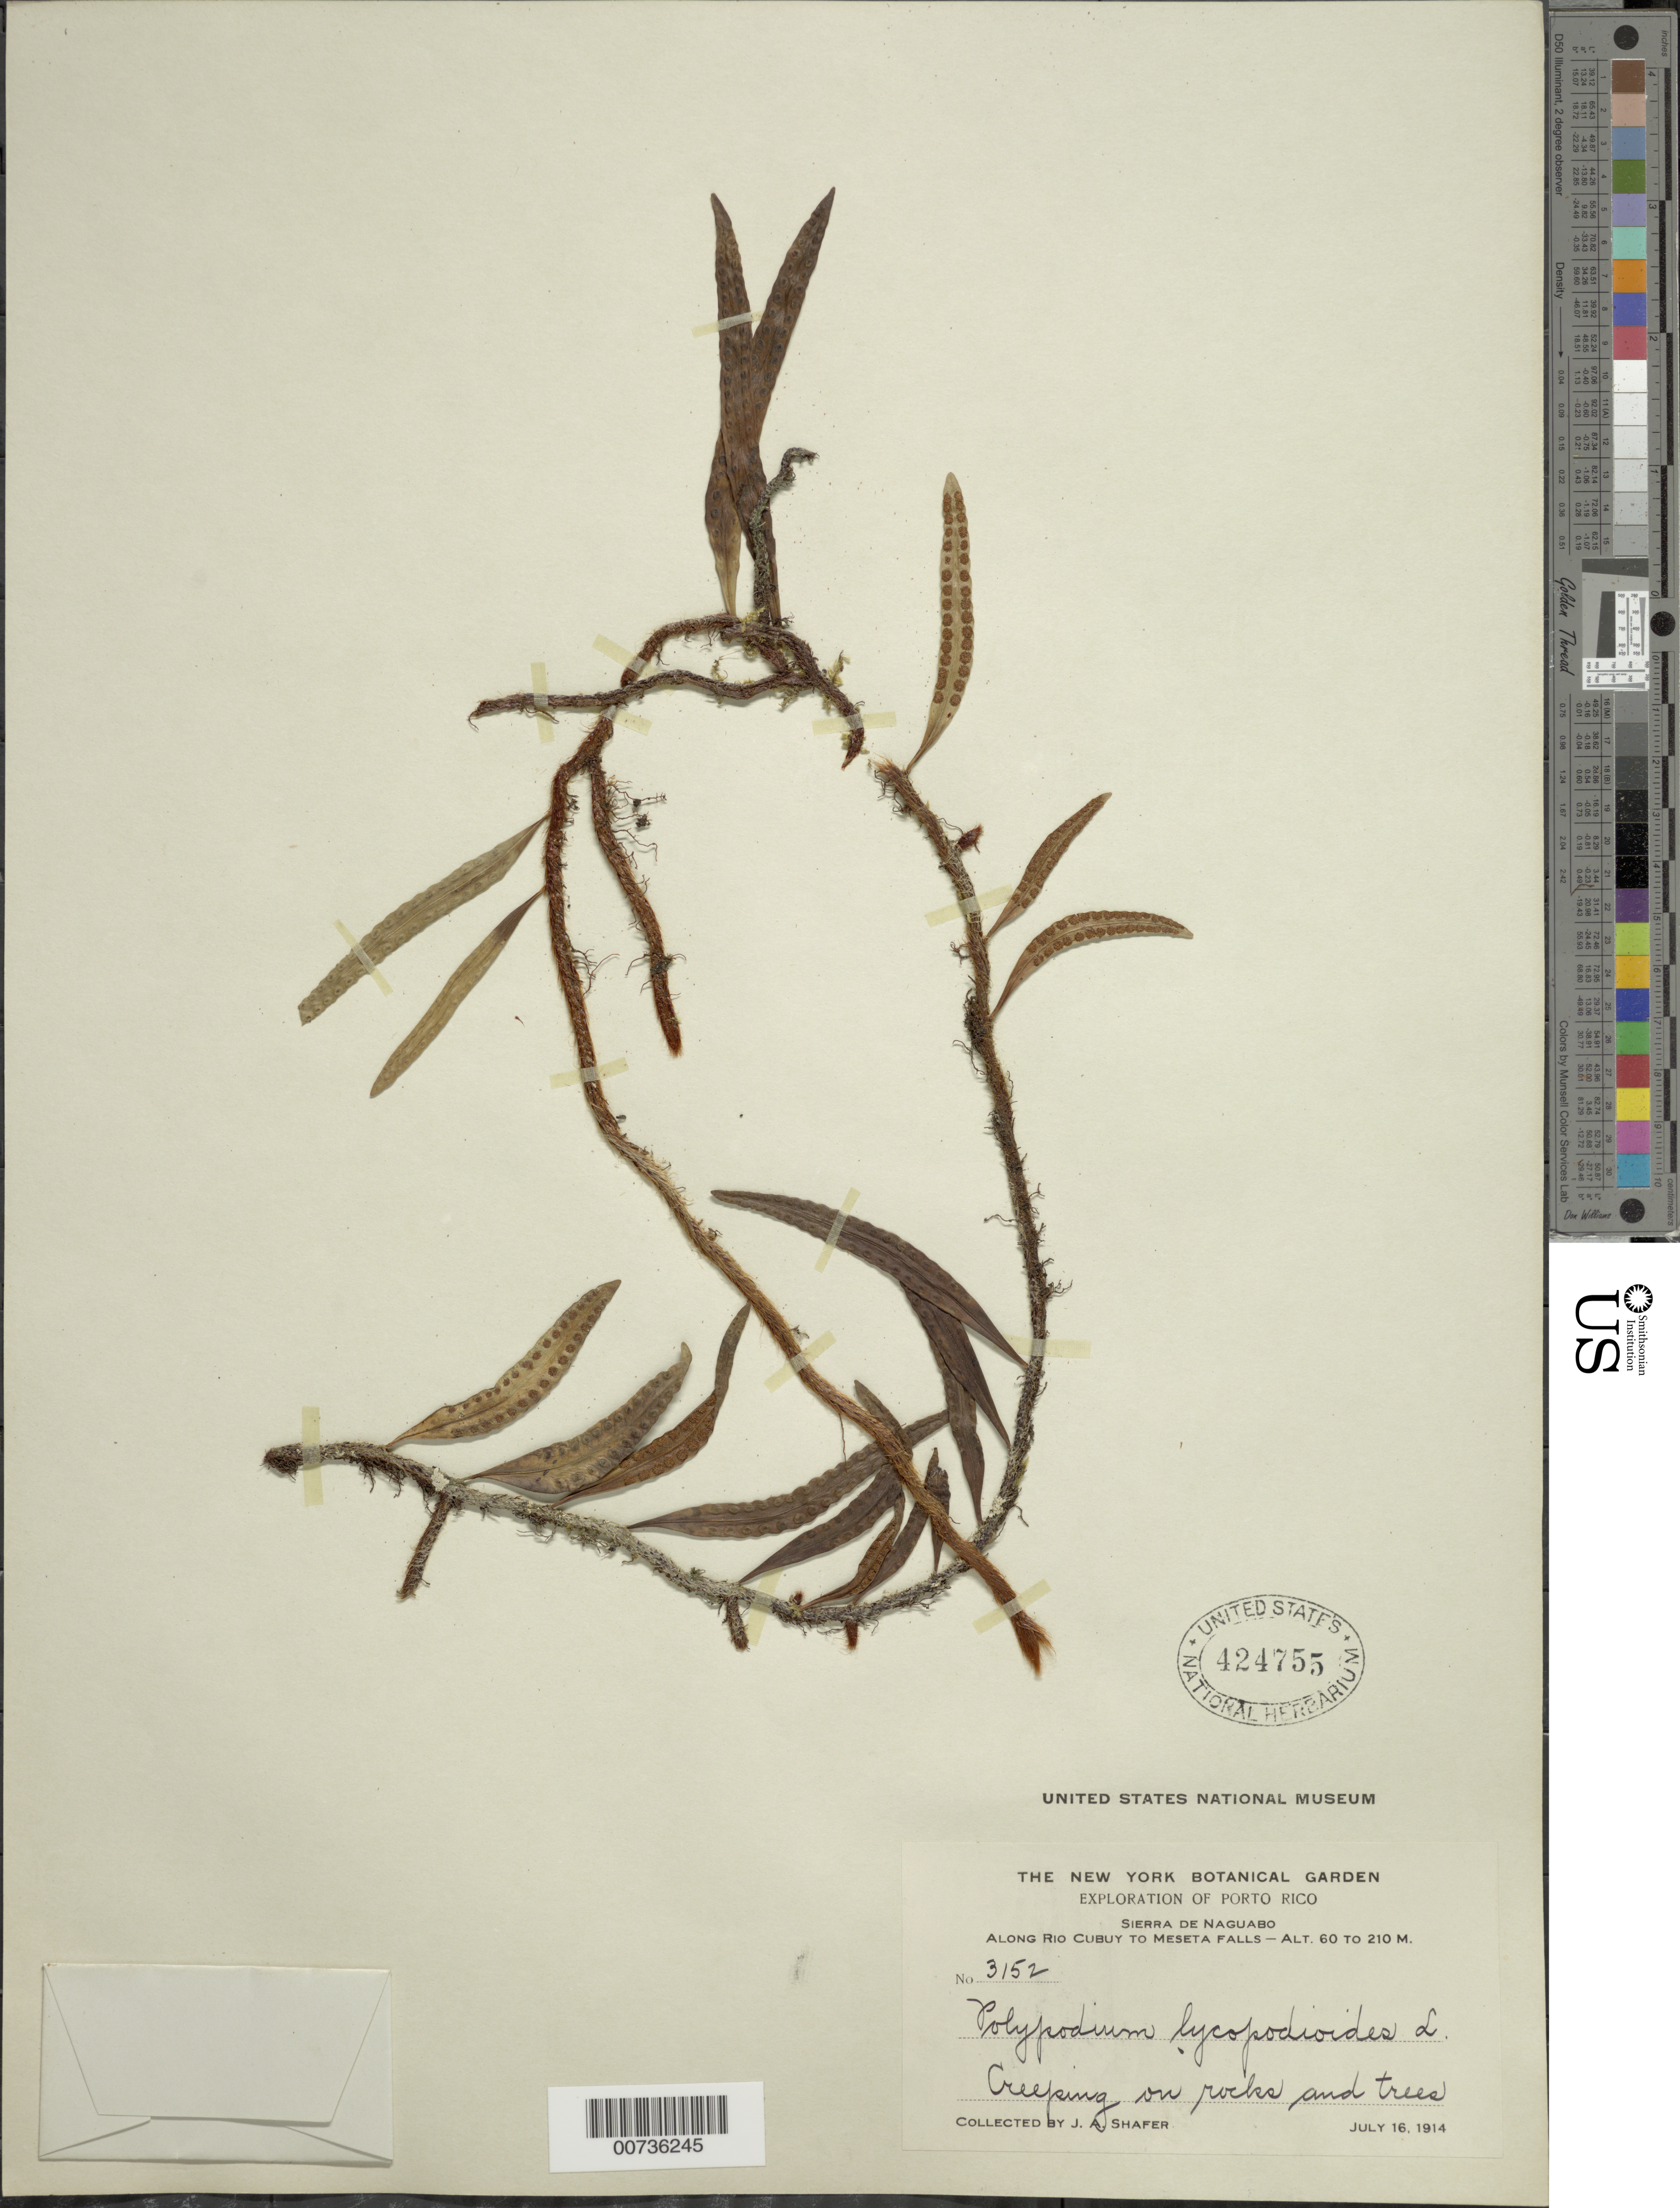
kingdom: Plantae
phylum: Tracheophyta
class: Polypodiopsida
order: Polypodiales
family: Polypodiaceae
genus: Microgramma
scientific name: Microgramma lycopodioides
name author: (L.) Copel.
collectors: J. A. Shafer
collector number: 3152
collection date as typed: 16 Jul 1914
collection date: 1914-07-16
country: Puerto Rico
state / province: Naguabo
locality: Sierra de Naguabo, along Río Cubuy to Meseta Falls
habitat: Creeping on rocks and trees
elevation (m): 60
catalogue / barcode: US 424755